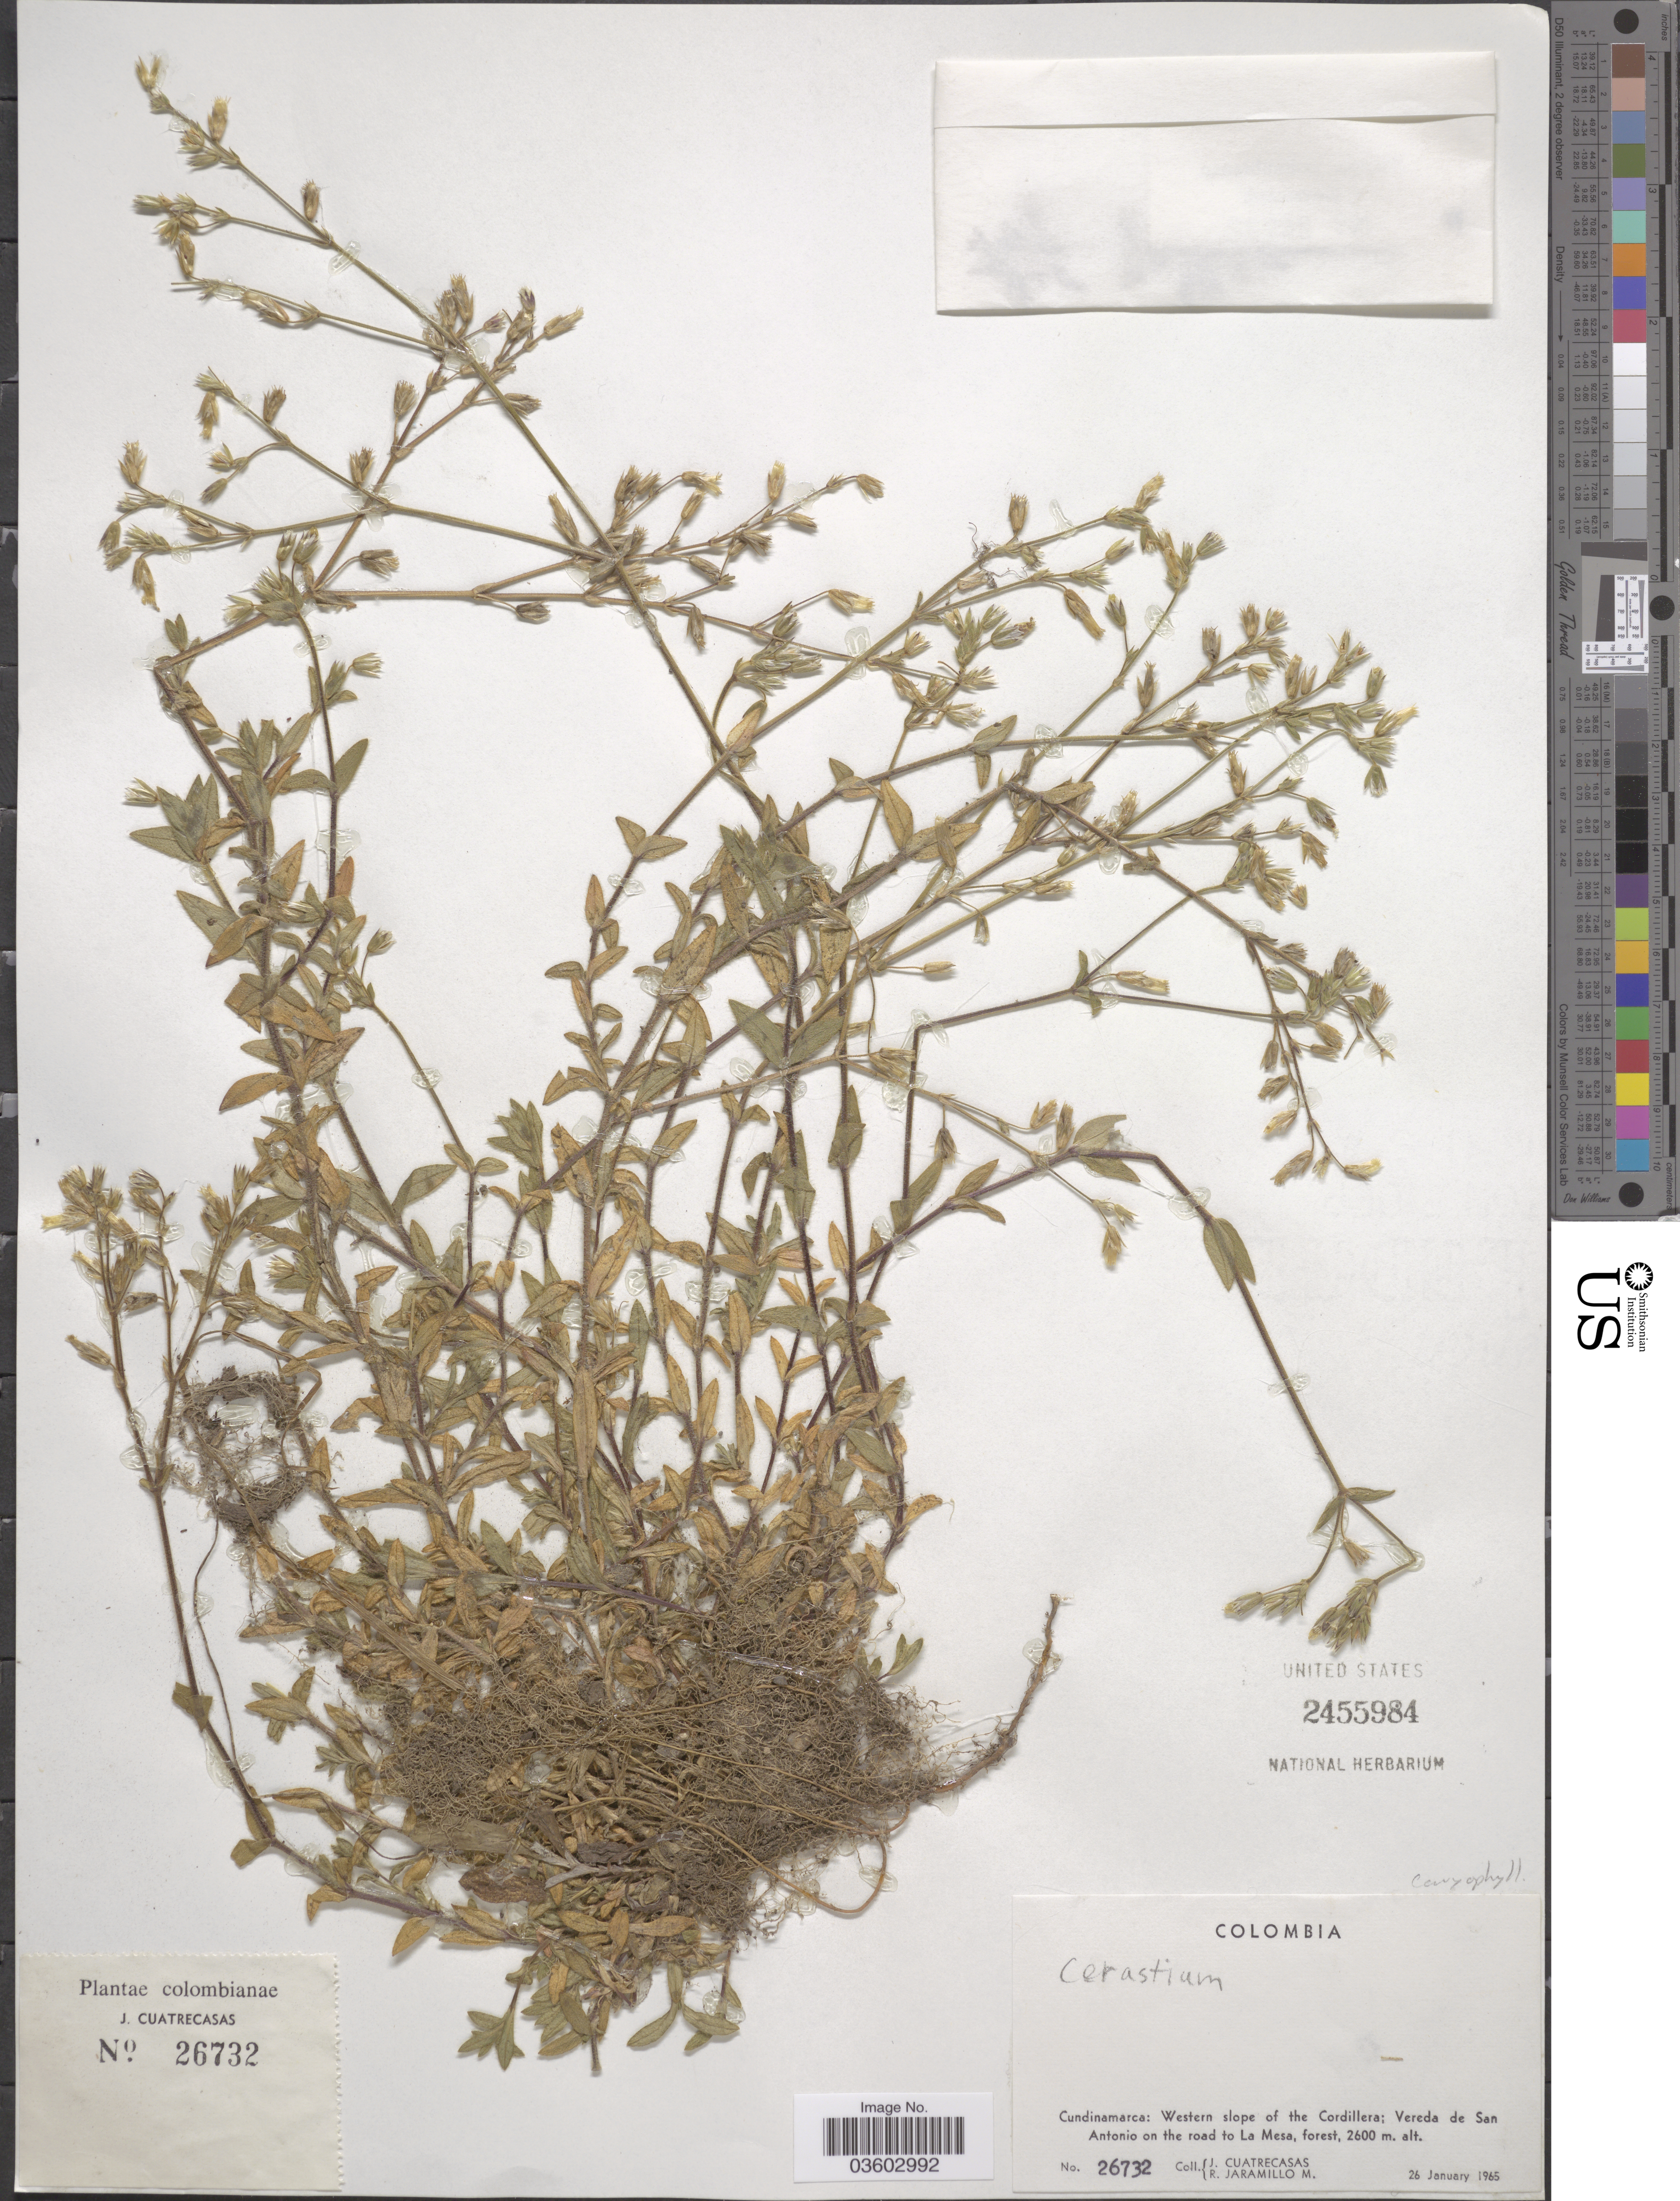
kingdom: Plantae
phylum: Tracheophyta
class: Magnoliopsida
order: Caryophyllales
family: Caryophyllaceae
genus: Cerastium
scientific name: Cerastium sp.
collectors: J. Cuatrecasas & R. Jaramillo M.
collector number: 26732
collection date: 1965-01-26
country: Colombia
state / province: Cundinamarca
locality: Western slope of the Cordillera; Vereda de San Antonio on the road to La Mesa.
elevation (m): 2600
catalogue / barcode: US 2455984